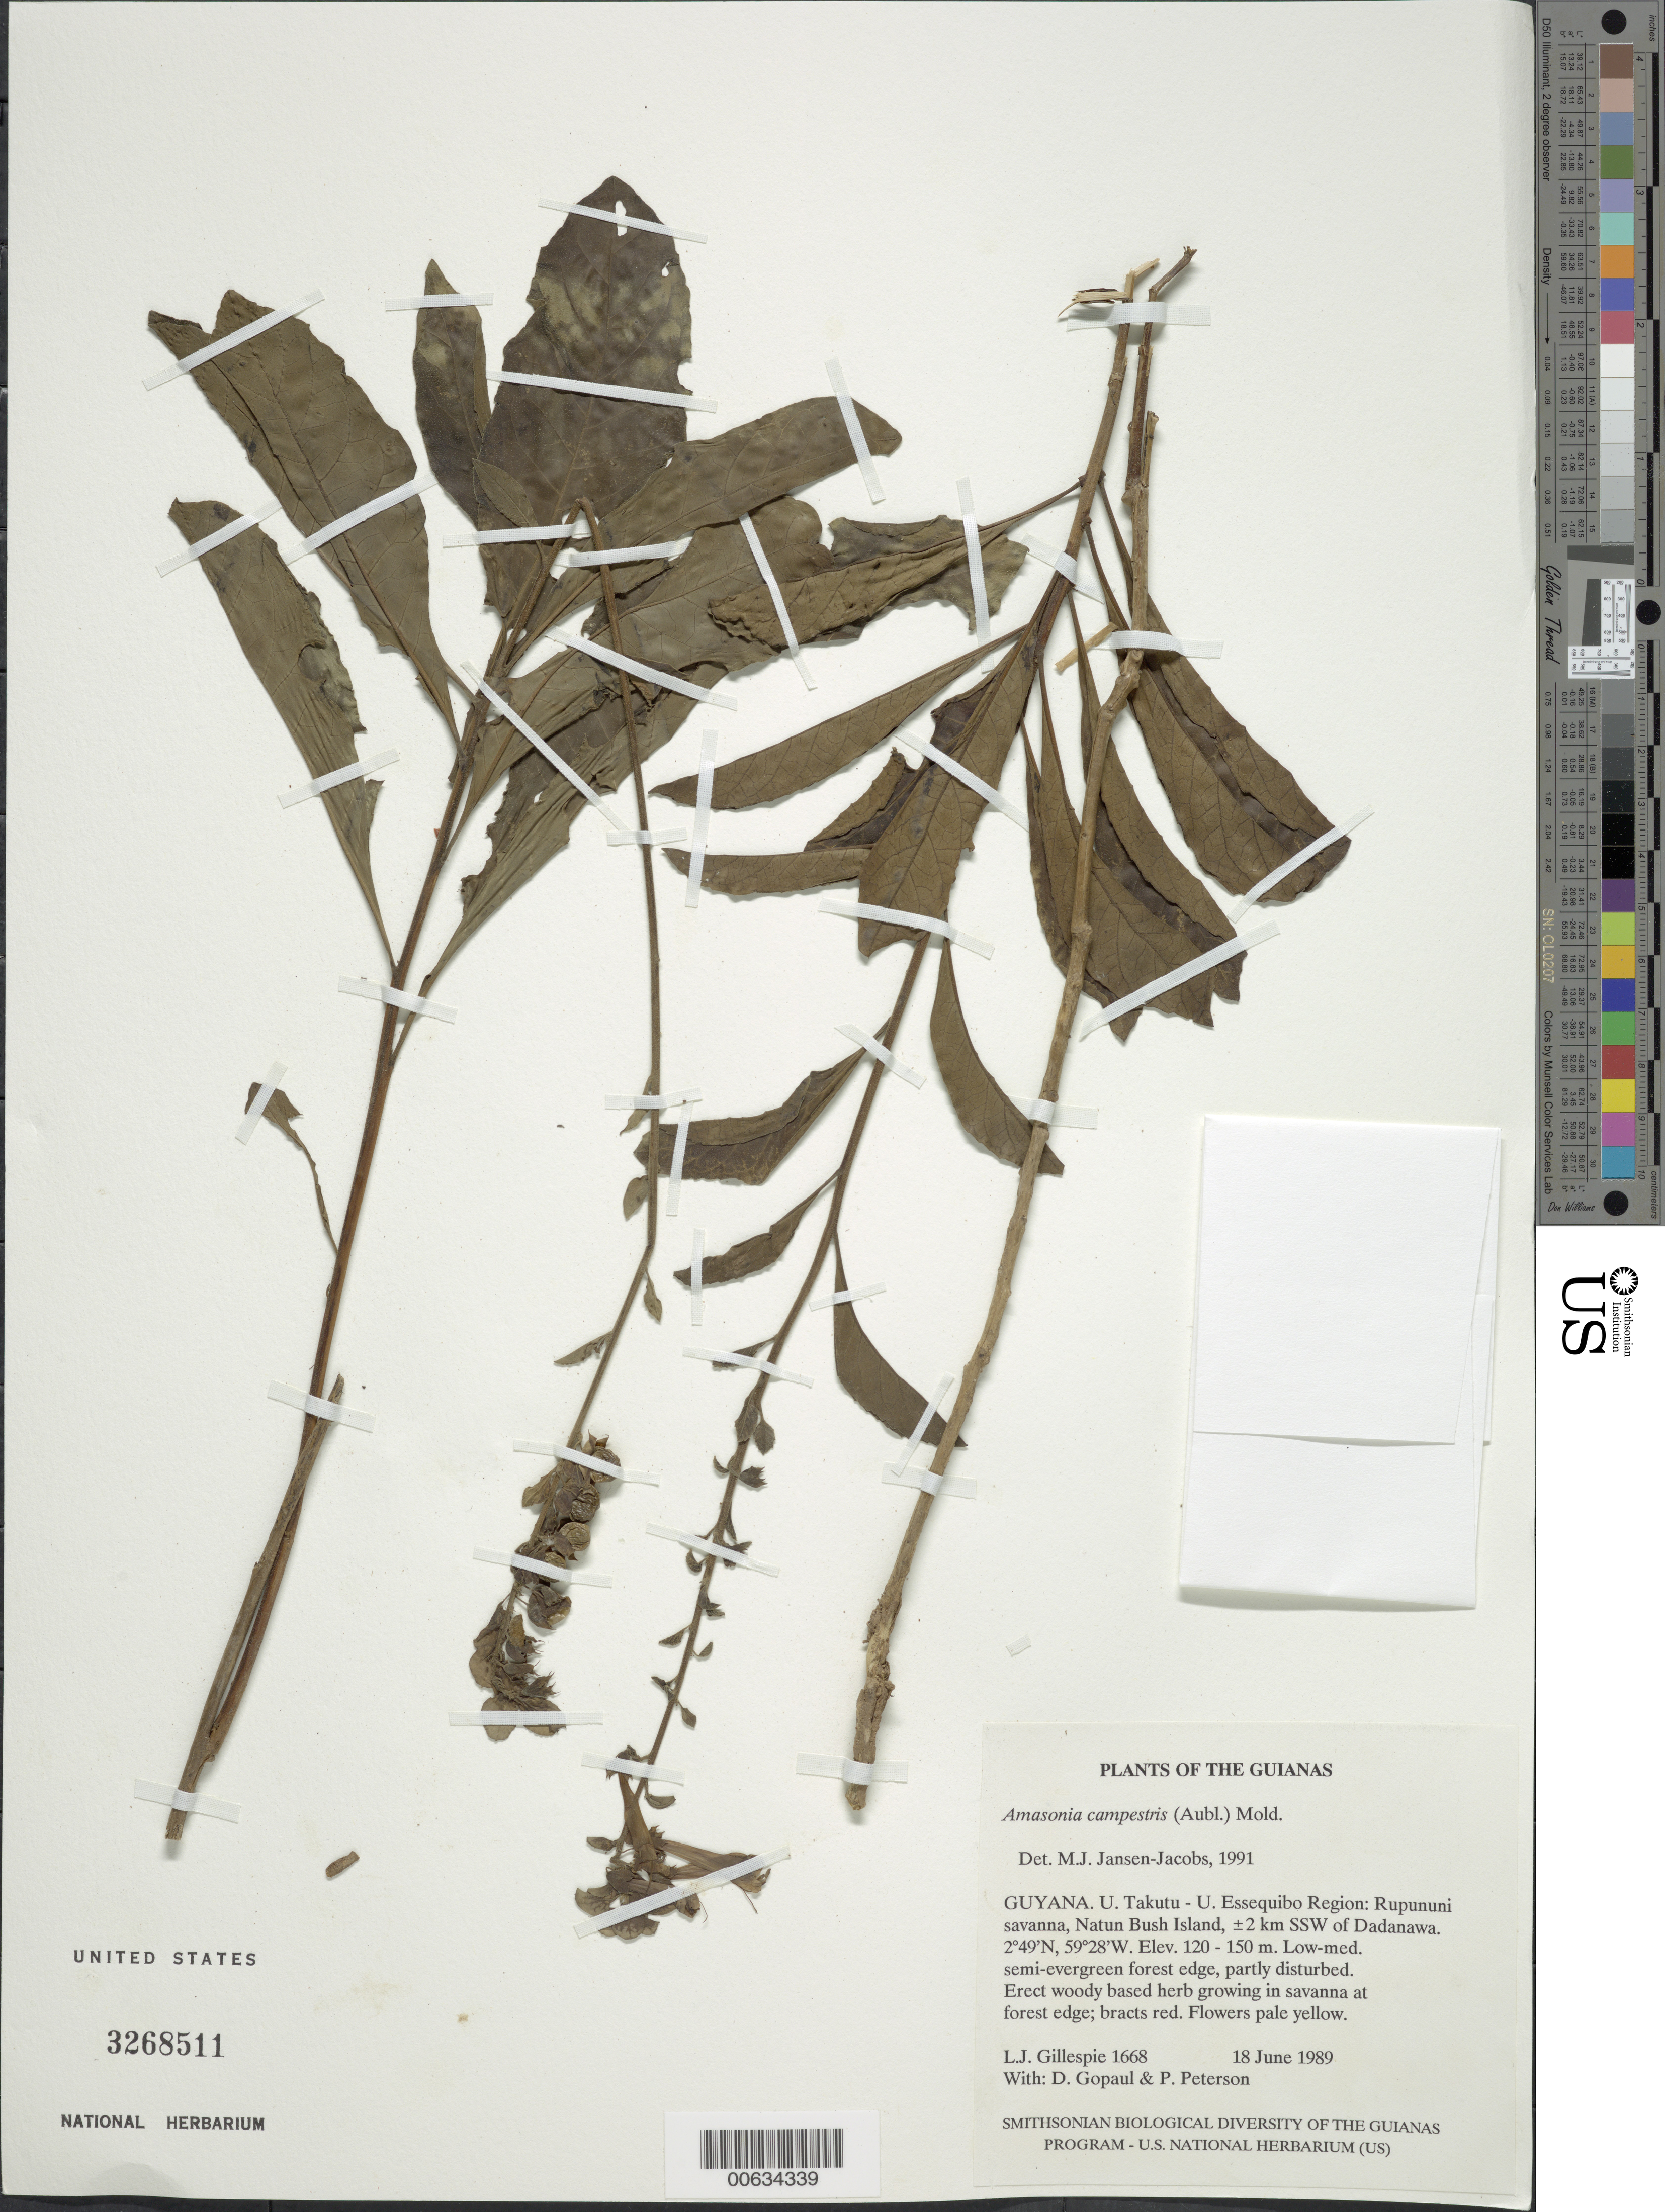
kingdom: Plantae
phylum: Tracheophyta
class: Magnoliopsida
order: Lamiales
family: Lamiaceae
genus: Amasonia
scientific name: Amasonia campestris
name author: (Aubl.) Moldenke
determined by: Jansen-Jacobs, M. J., (U), Nationaal Herbarium Nederland, Utrecht University branch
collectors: L. J. Gillespie, D. Gopaul & P. M. Peterson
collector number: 1668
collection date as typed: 18 June 1989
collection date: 1989-06-18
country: Guyana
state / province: U. Takutu-U. Essequibo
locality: Rupununi savanna, Natun Bush Island, ±2 km SSW of Dadanawa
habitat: Low-med. semi-evergreen forest edge, partly disturbed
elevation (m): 120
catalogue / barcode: US 3268511